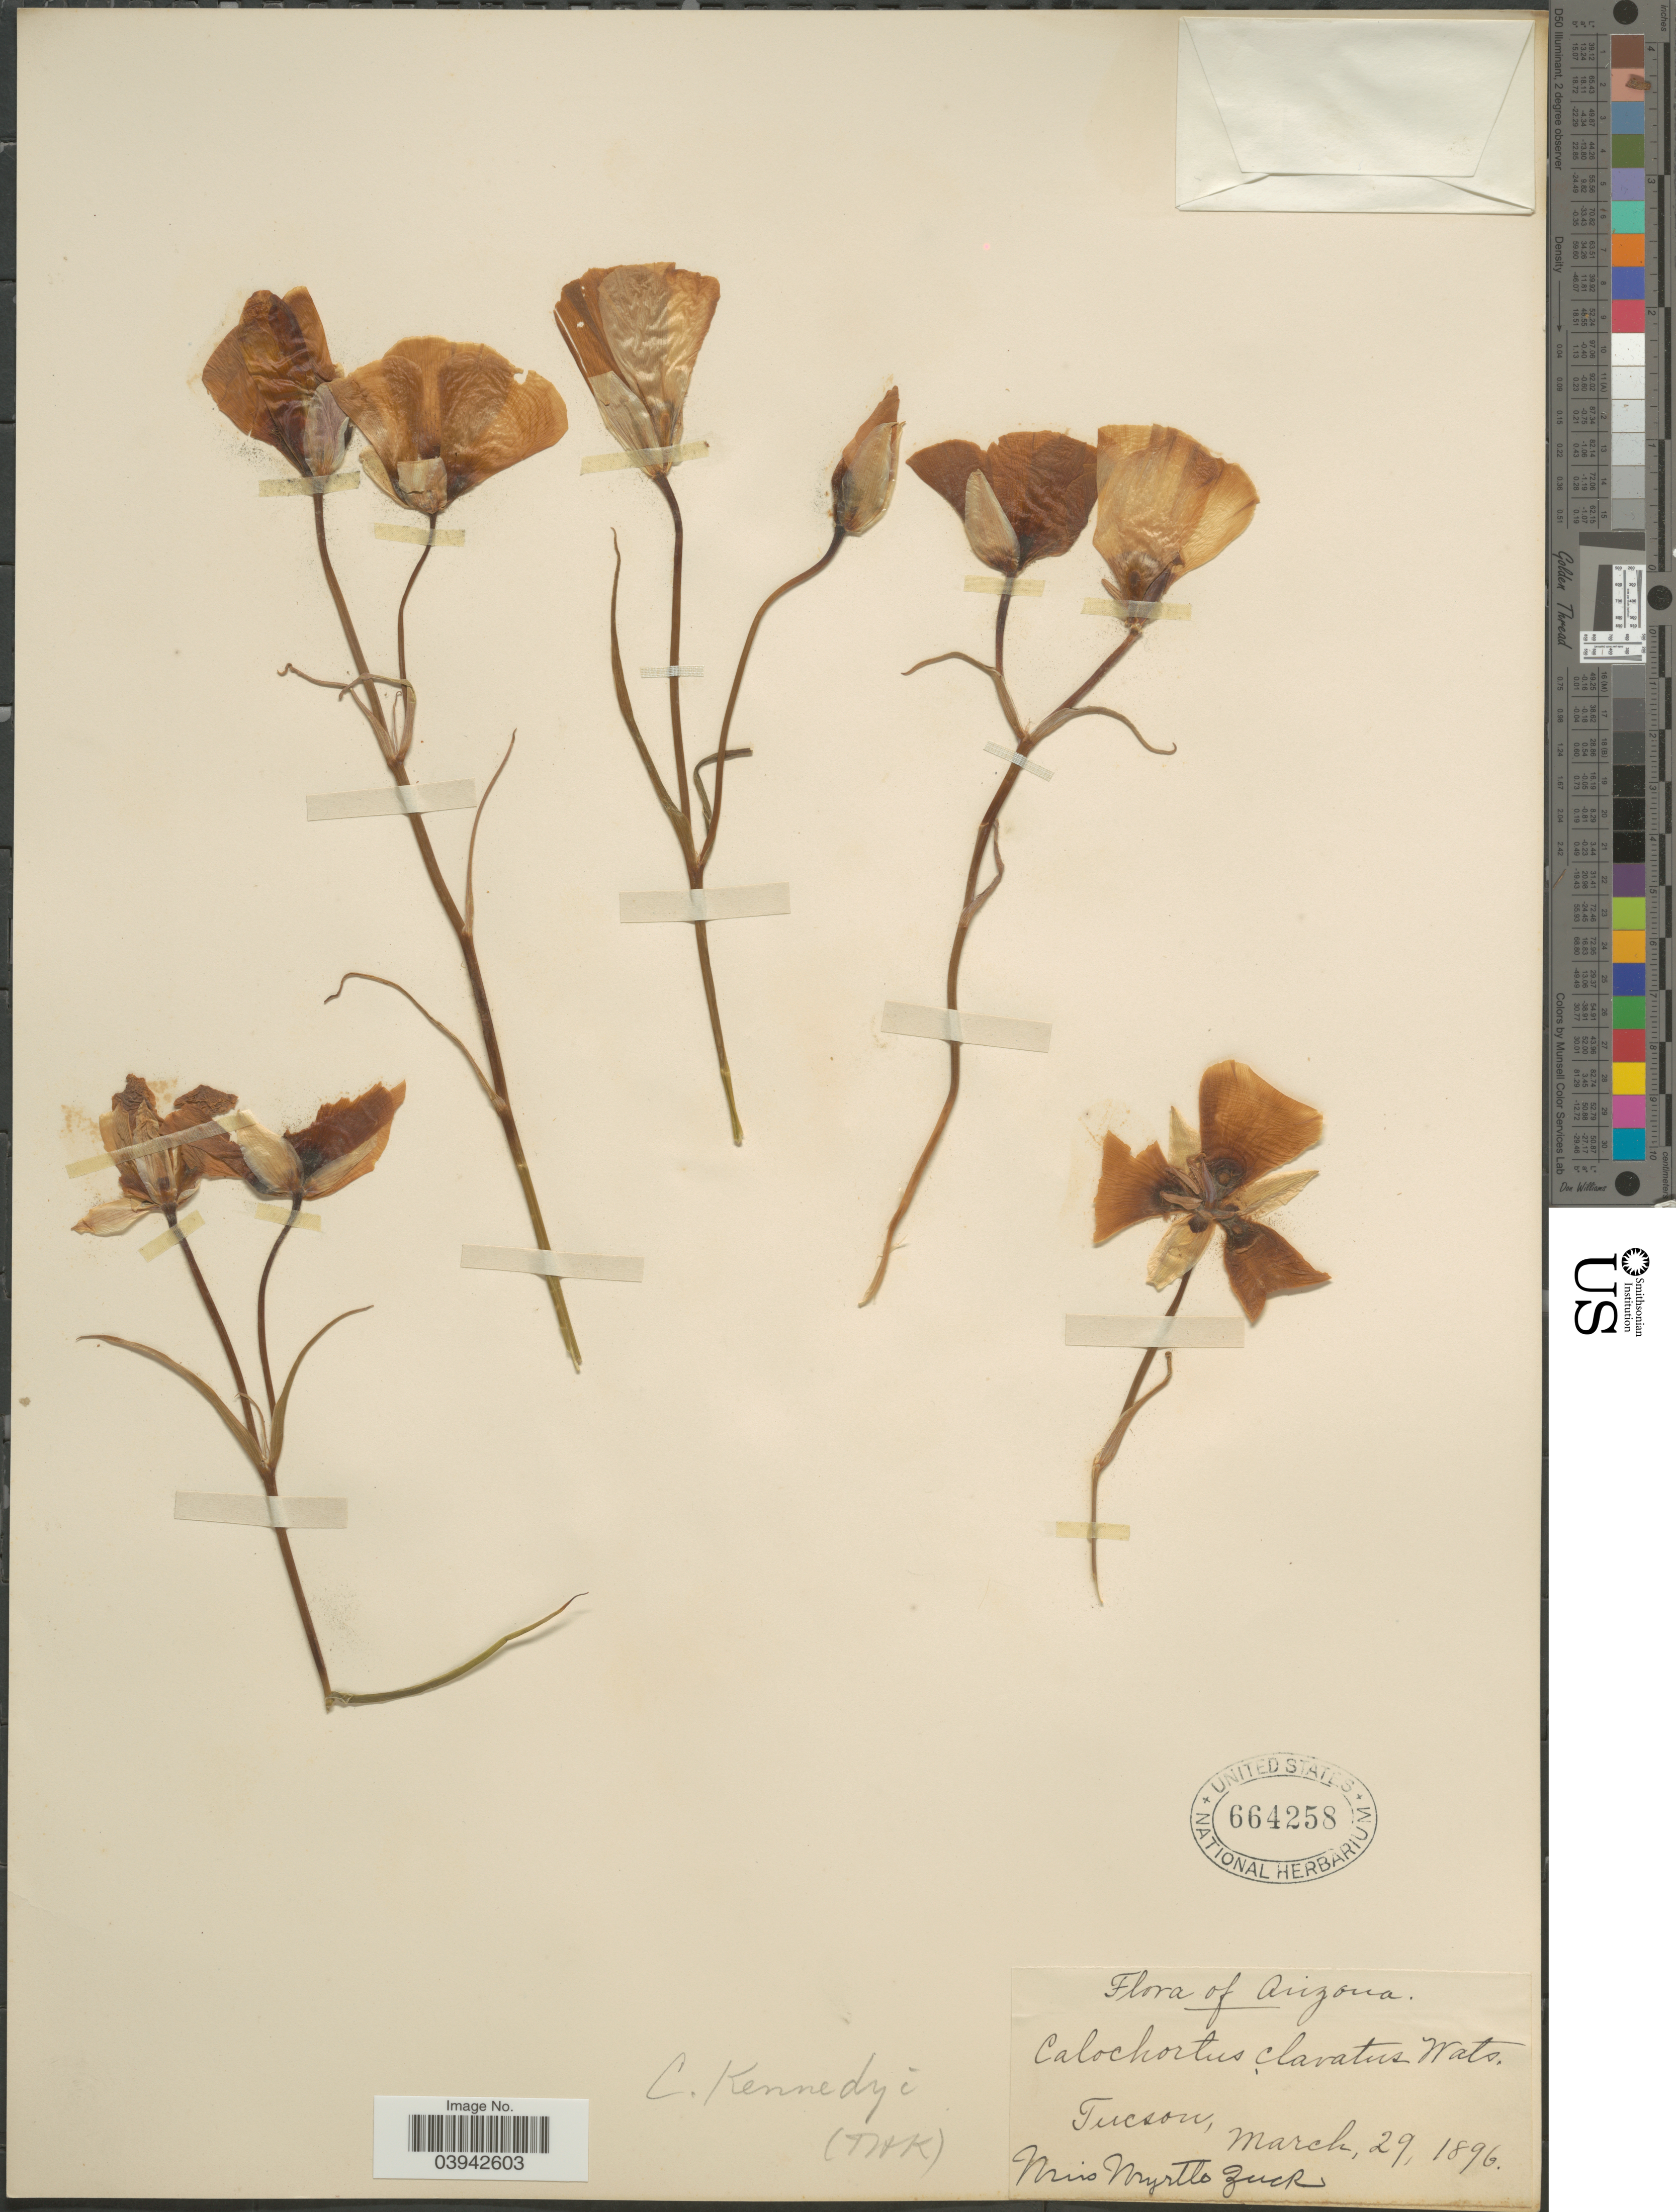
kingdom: Plantae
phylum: Tracheophyta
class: Liliopsida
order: Liliales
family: Liliaceae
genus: Calochortus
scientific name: Calochortus kennedyi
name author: Porter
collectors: M. Zuck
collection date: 1896-03-29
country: United States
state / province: Arizona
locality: Tucson.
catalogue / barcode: US 664258